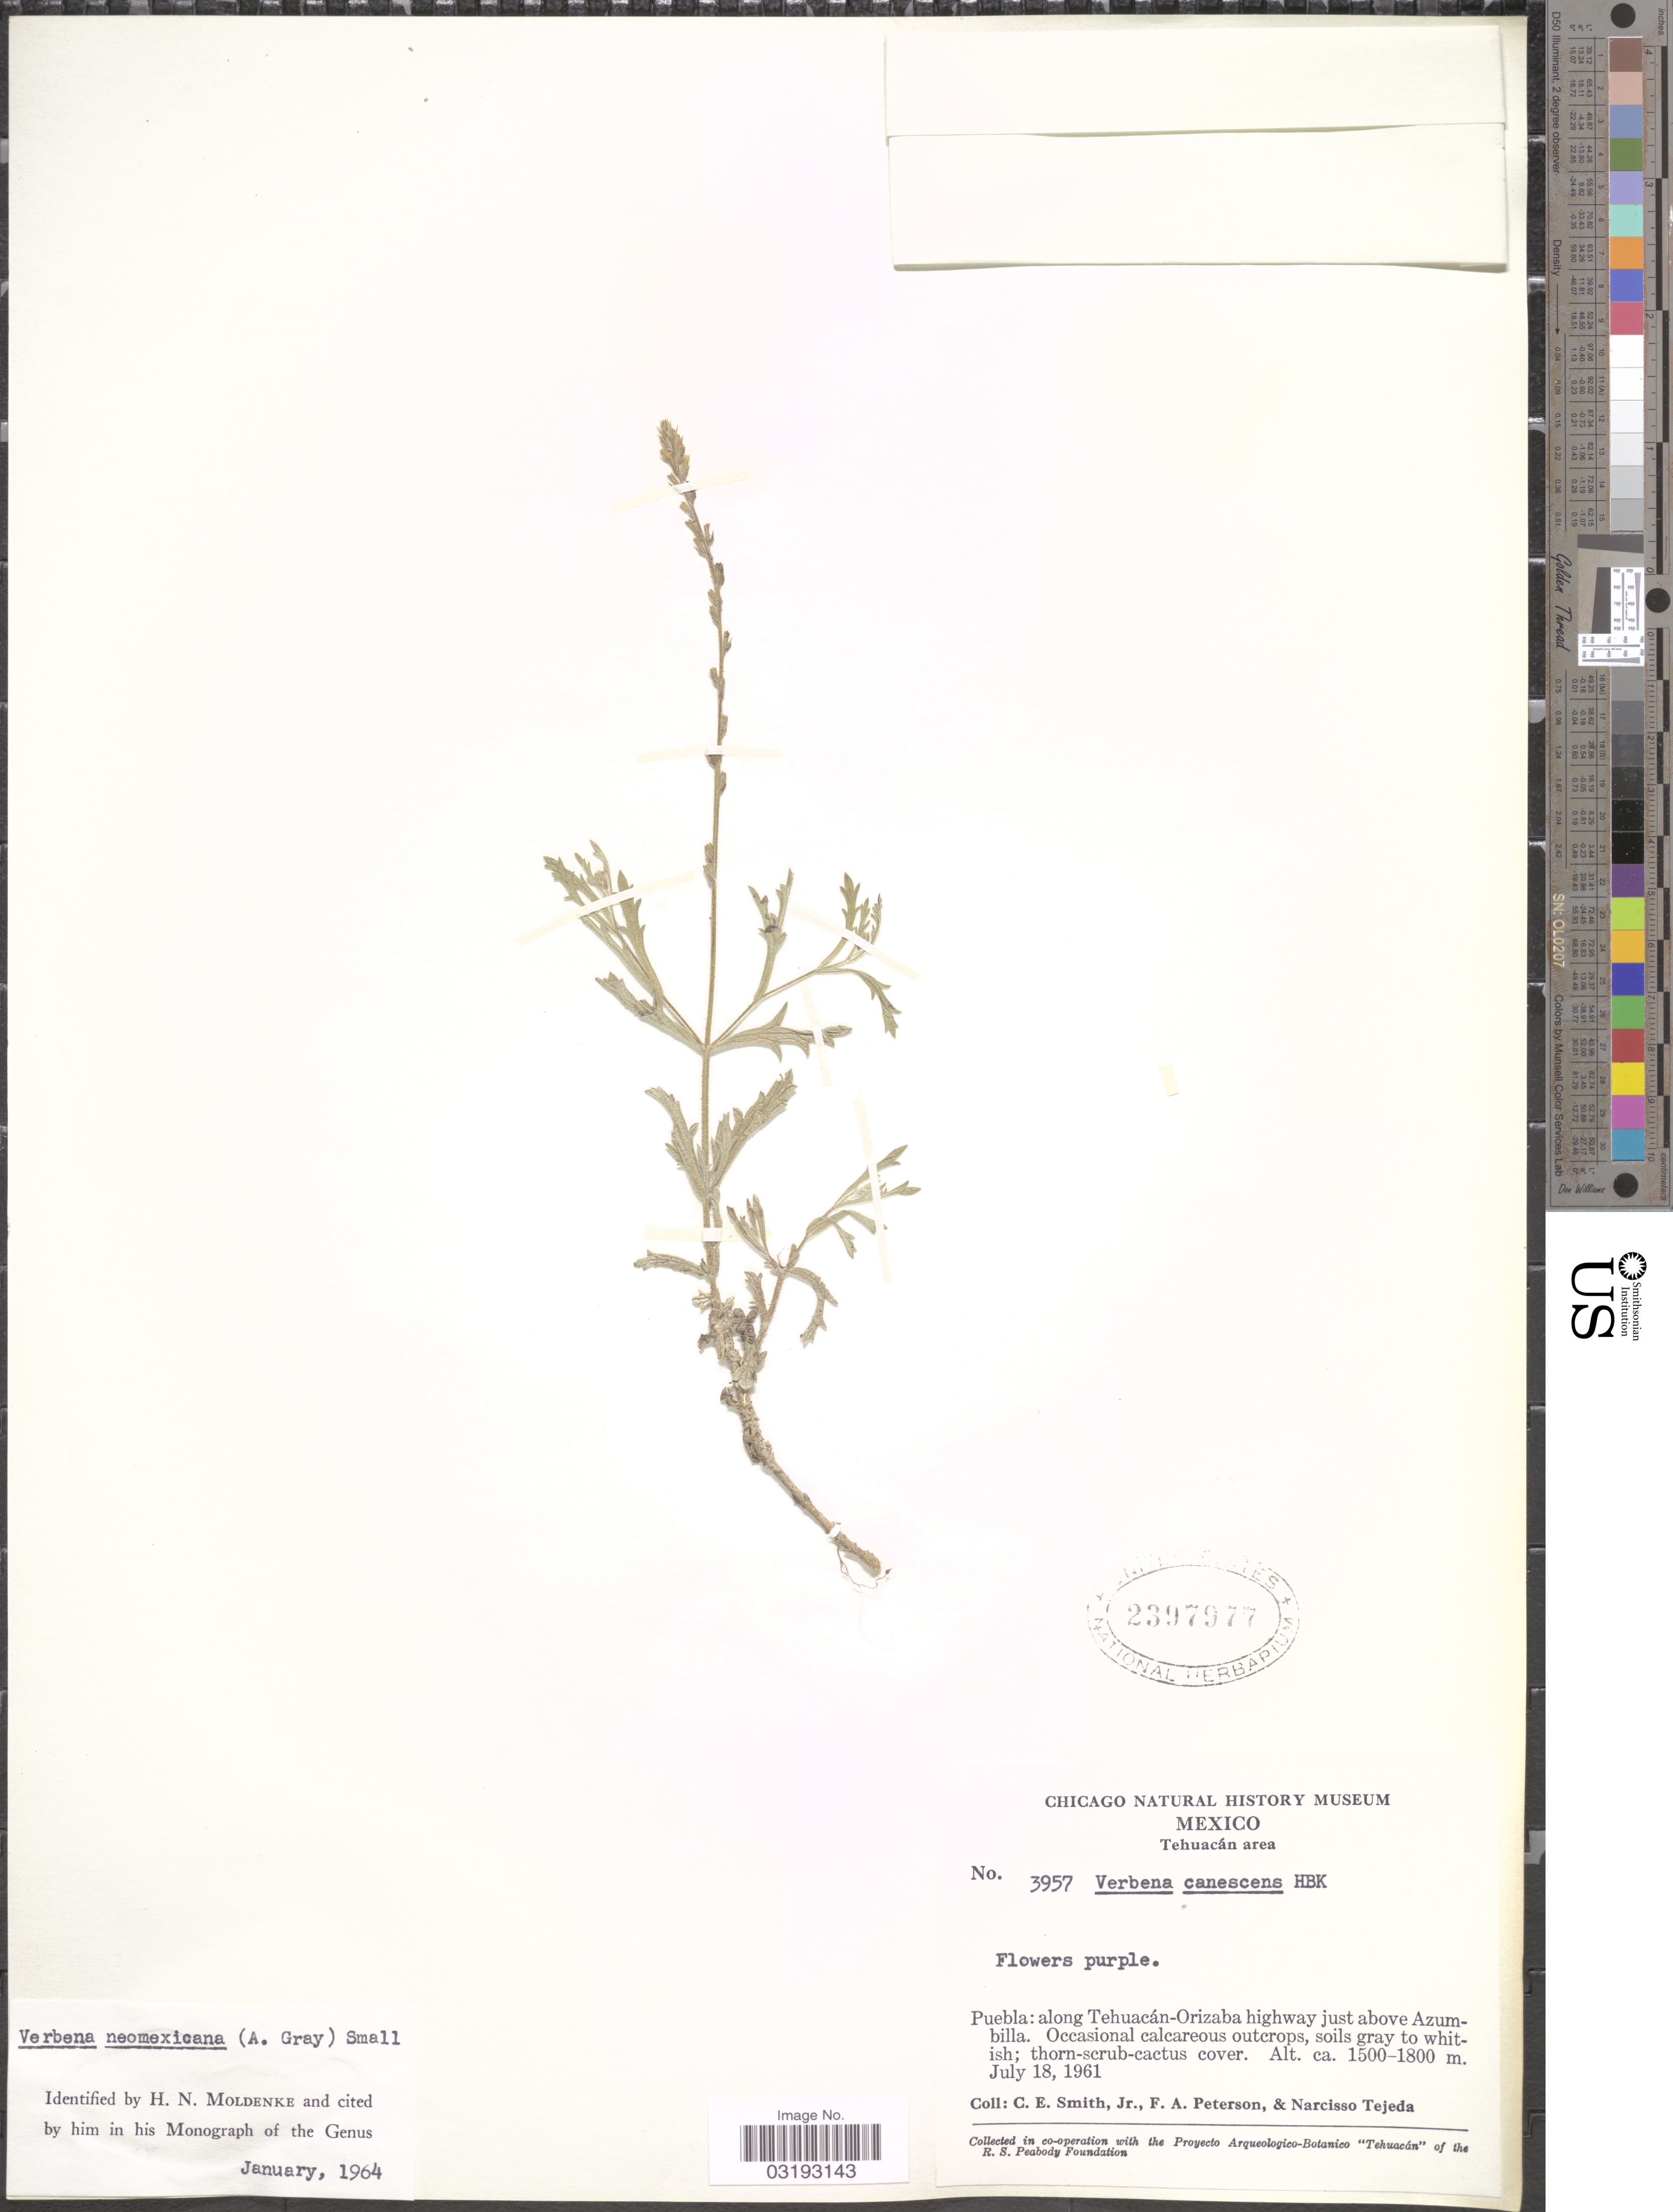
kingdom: Plantae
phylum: Tracheophyta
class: Magnoliopsida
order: Lamiales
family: Verbenaceae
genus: Verbena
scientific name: Verbena neomexicana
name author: (A. Gray) Small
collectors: C. E. Smith Jr., F. A. Peterson & N. Tejeda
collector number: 3957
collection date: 1961-07-18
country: Mexico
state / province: Puebla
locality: Tehuacán area. Along Tehuacán-Orizaba highway just above Azumbilla.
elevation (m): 1500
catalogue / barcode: US 2397977